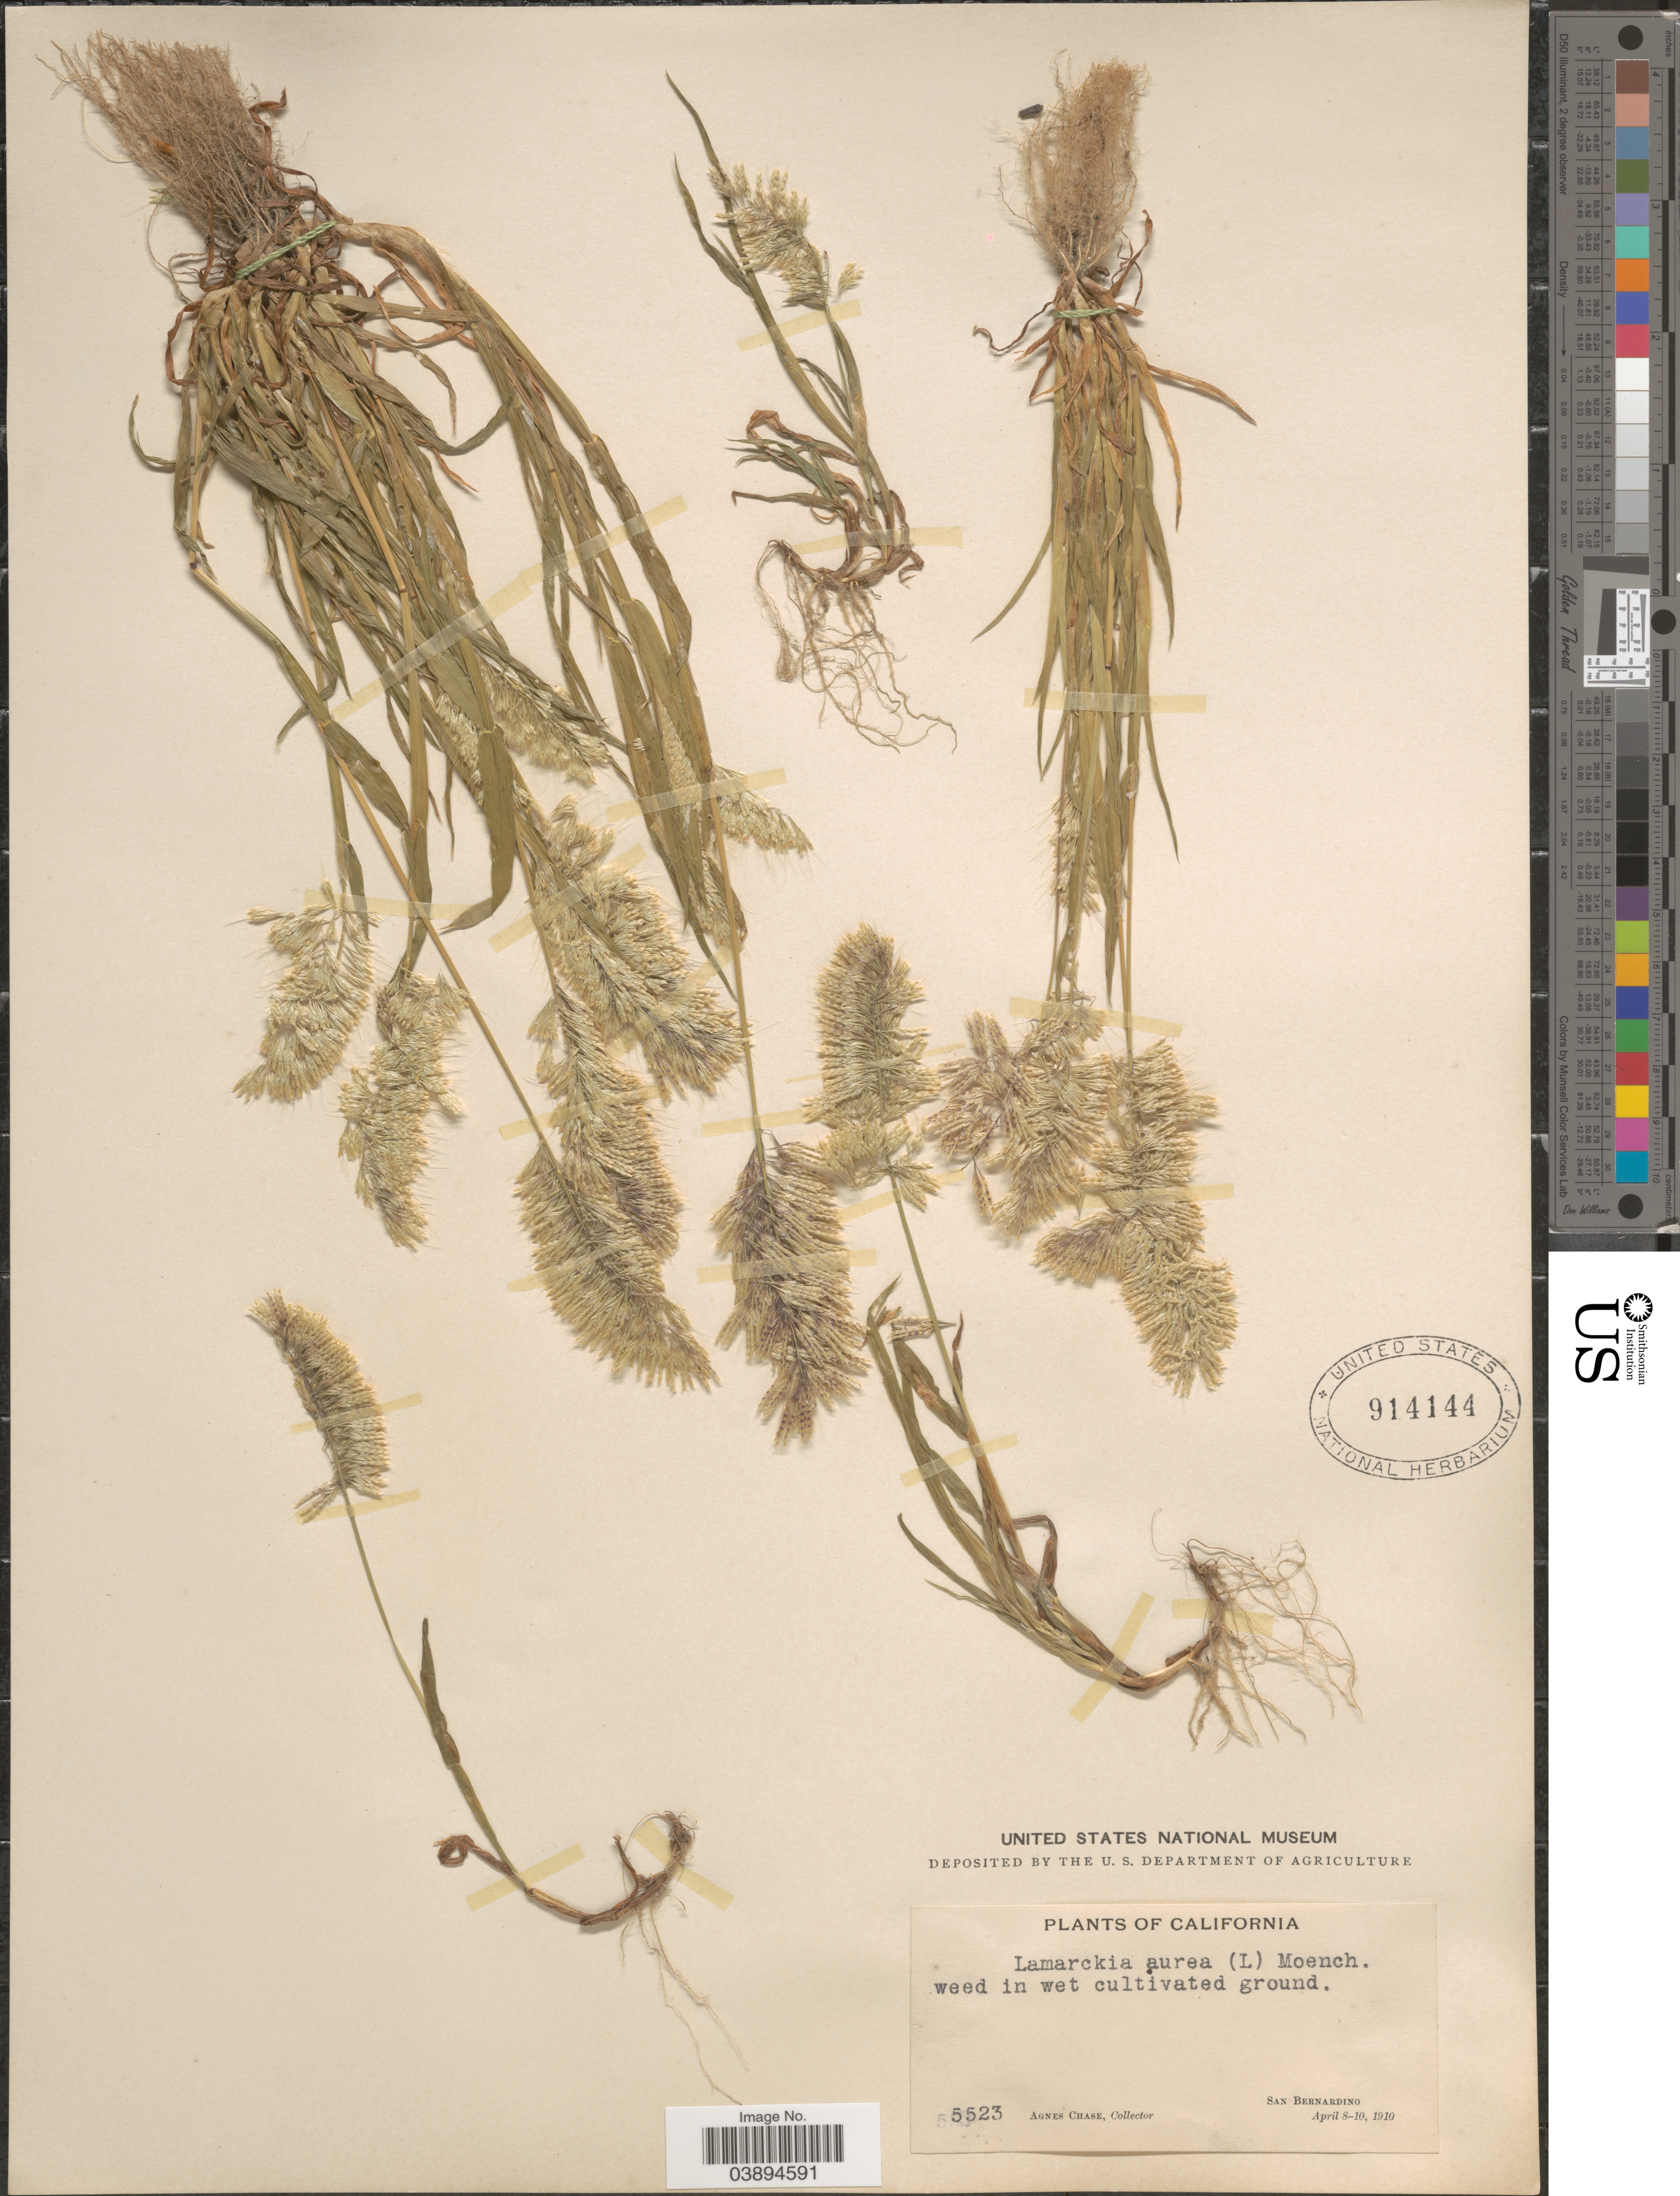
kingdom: Plantae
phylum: Tracheophyta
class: Liliopsida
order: Poales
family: Poaceae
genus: Lamarckia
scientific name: Lamarckia aurea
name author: (L.) Moench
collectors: A. Chase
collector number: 5523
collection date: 1910-04-08/1910-04-10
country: United States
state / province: California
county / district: San Bernardino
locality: San Bernardino.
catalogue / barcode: US 914144